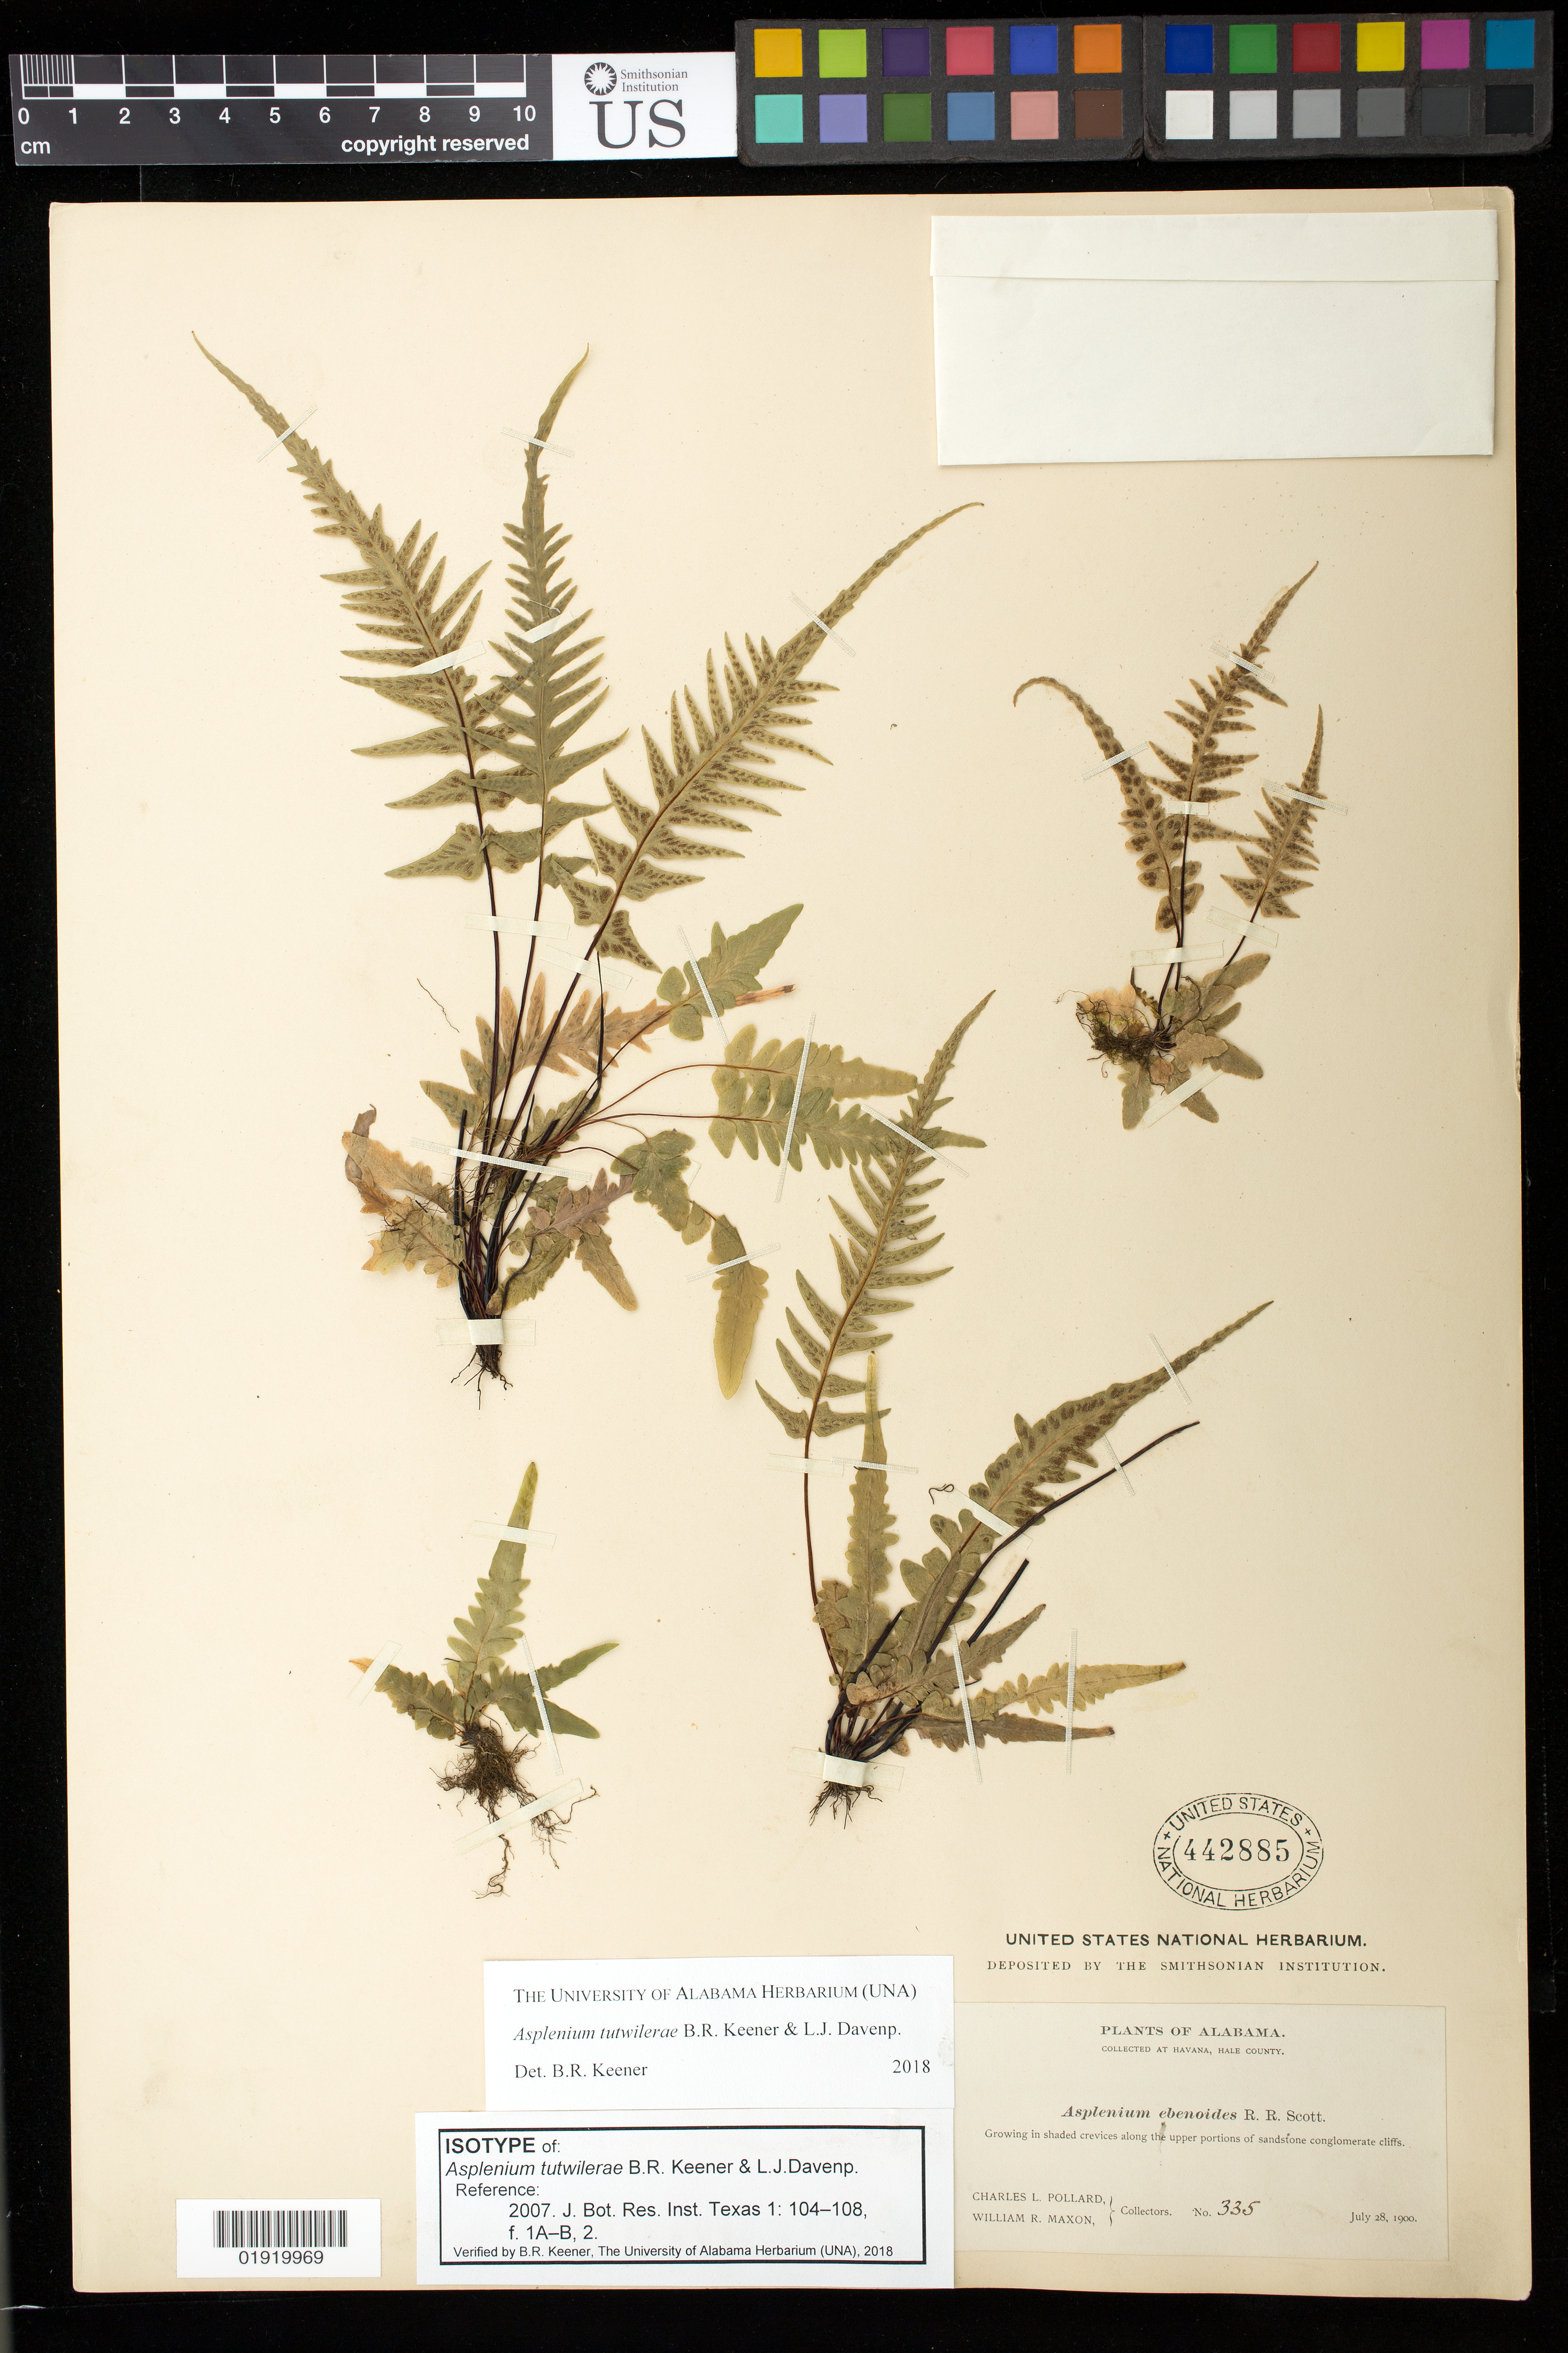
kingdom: Plantae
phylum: Tracheophyta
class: Polypodiopsida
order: Polypodiales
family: Aspleniaceae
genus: Asplenium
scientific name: Asplenium tutwilerae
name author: B.R. Keener & L.J. Davenp.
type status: Isotype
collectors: C. L. Pollard & W. R. Maxon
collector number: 335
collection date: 1900-07-28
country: United States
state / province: Alabama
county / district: Hale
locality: Alabama, Havana, Hale County.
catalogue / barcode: US 442885